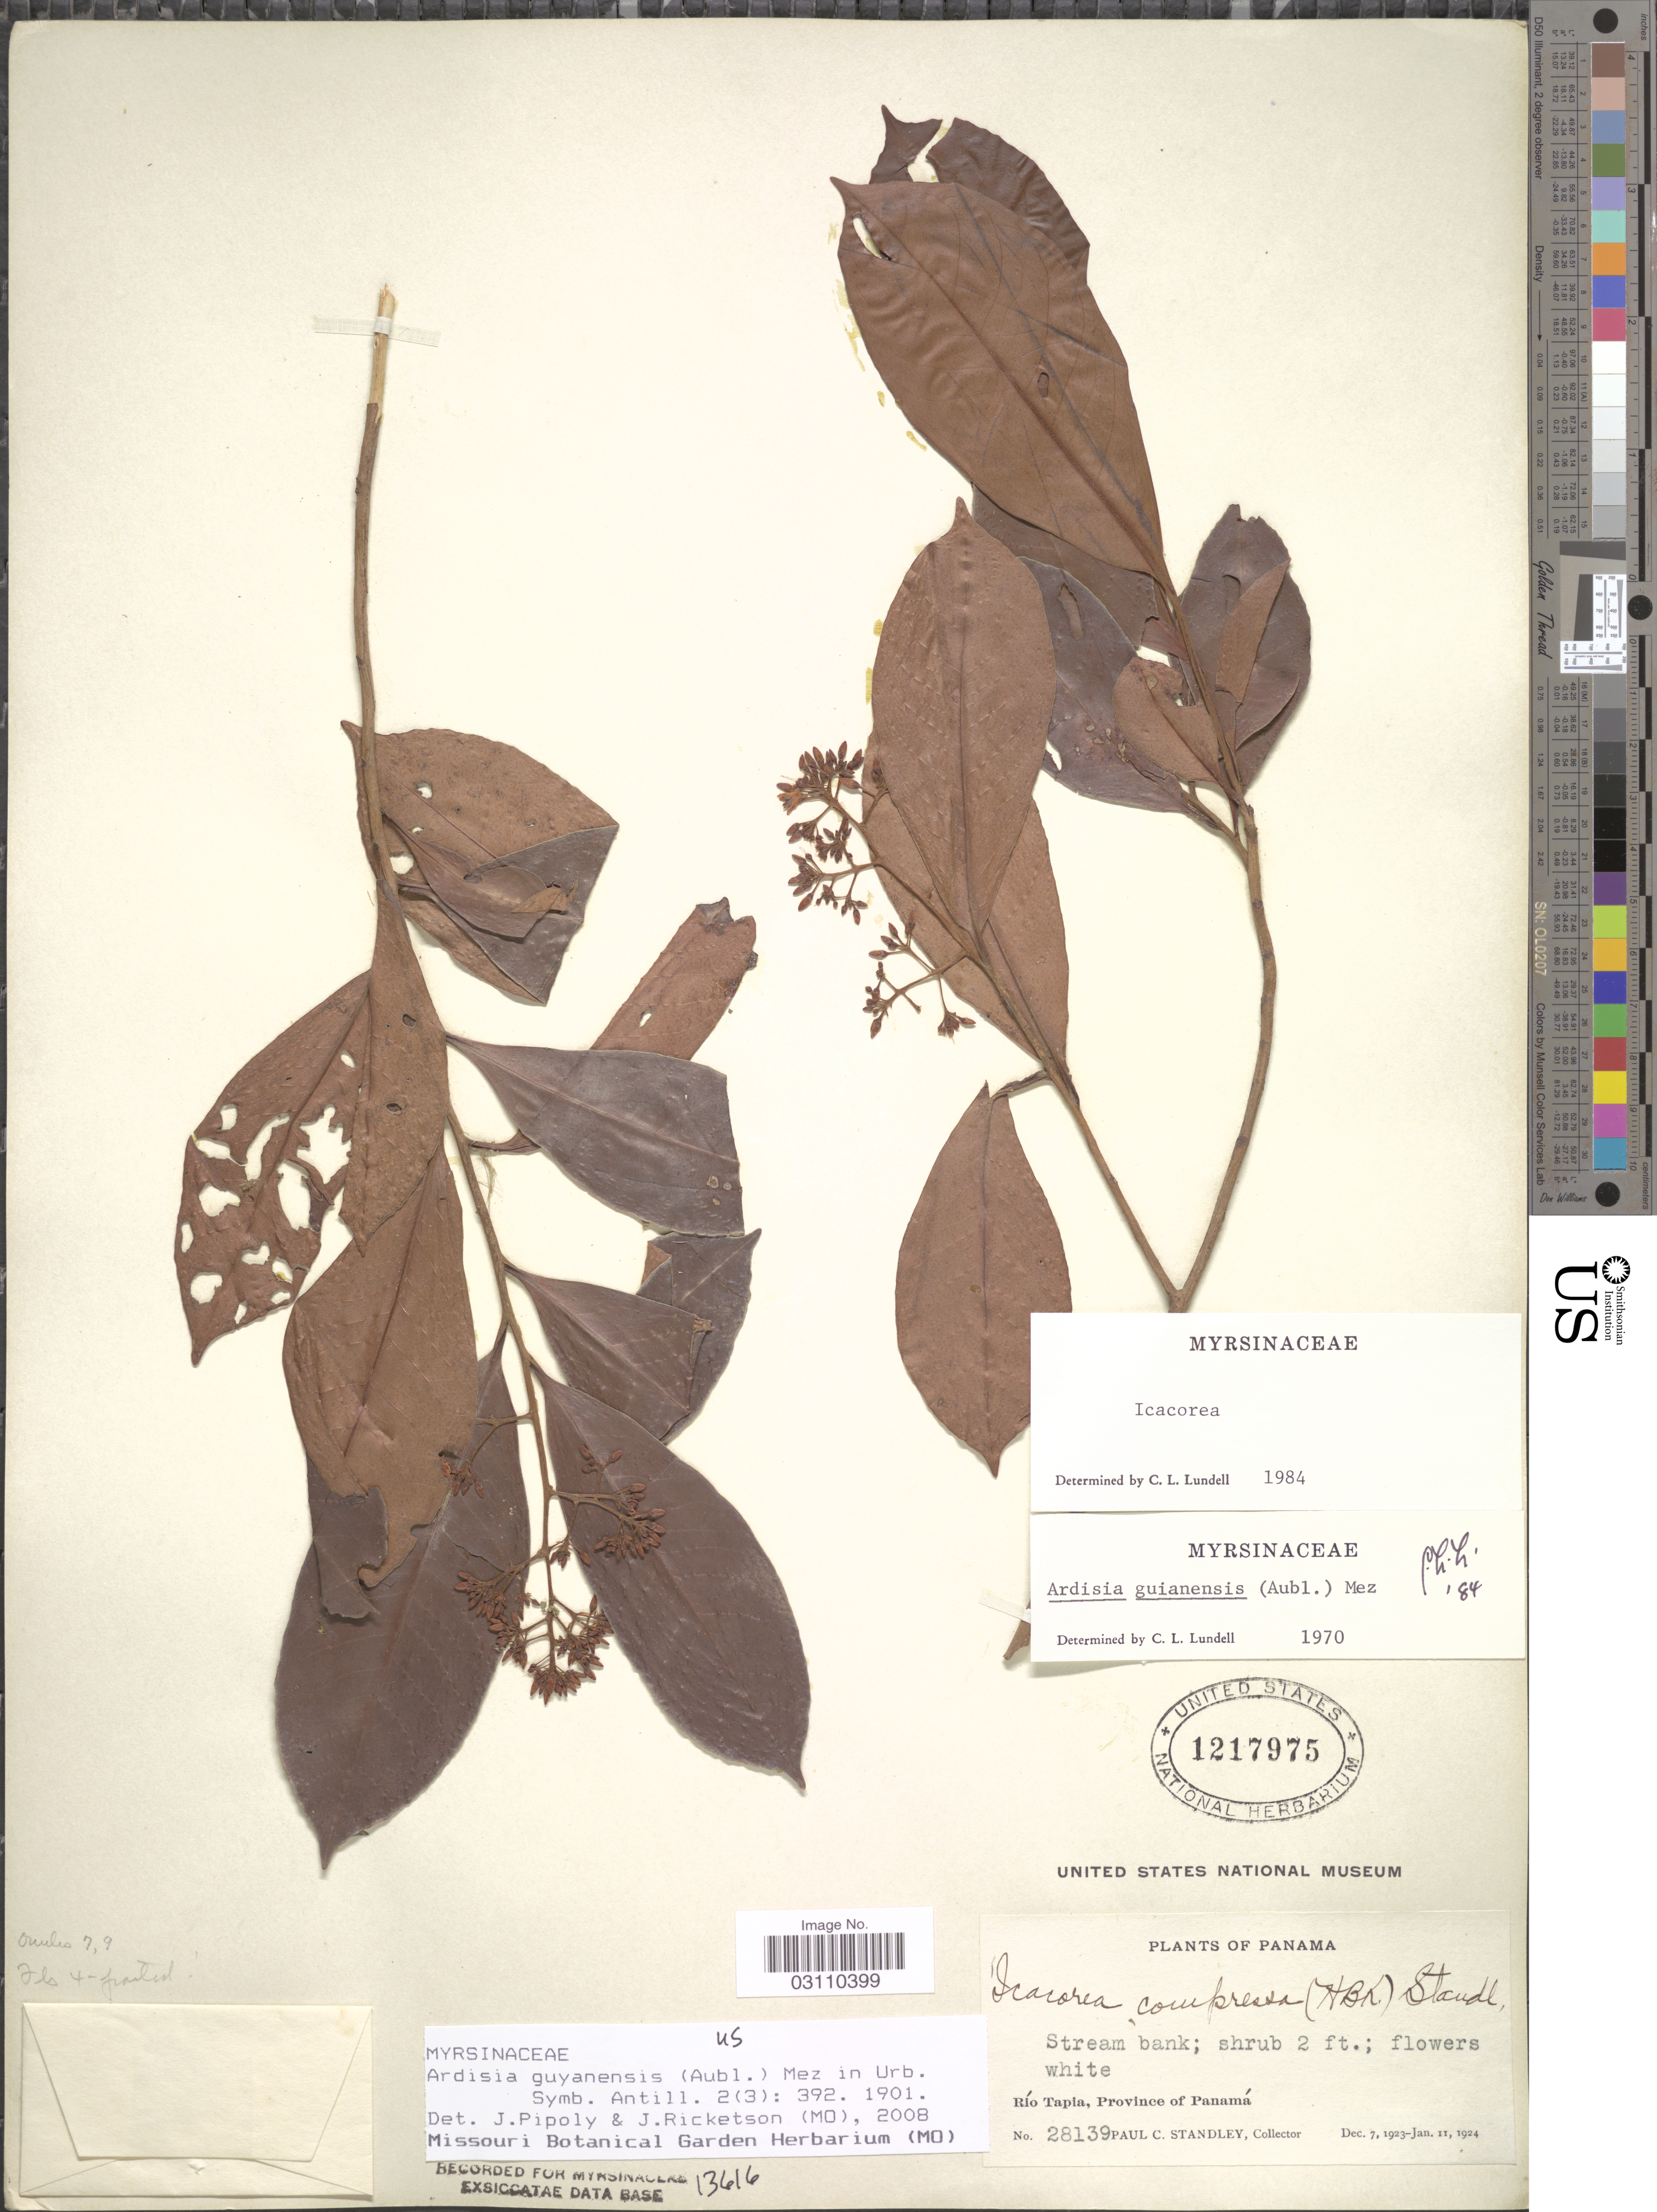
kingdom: Plantae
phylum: Tracheophyta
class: Magnoliopsida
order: Ericales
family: Primulaceae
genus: Ardisia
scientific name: Ardisia guianensis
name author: (Aubl.) Mez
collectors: P. C. Standley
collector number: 28139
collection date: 1923-12-07/1924-01-11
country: Panama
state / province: Panamá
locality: Río Tapia.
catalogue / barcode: US 1217975